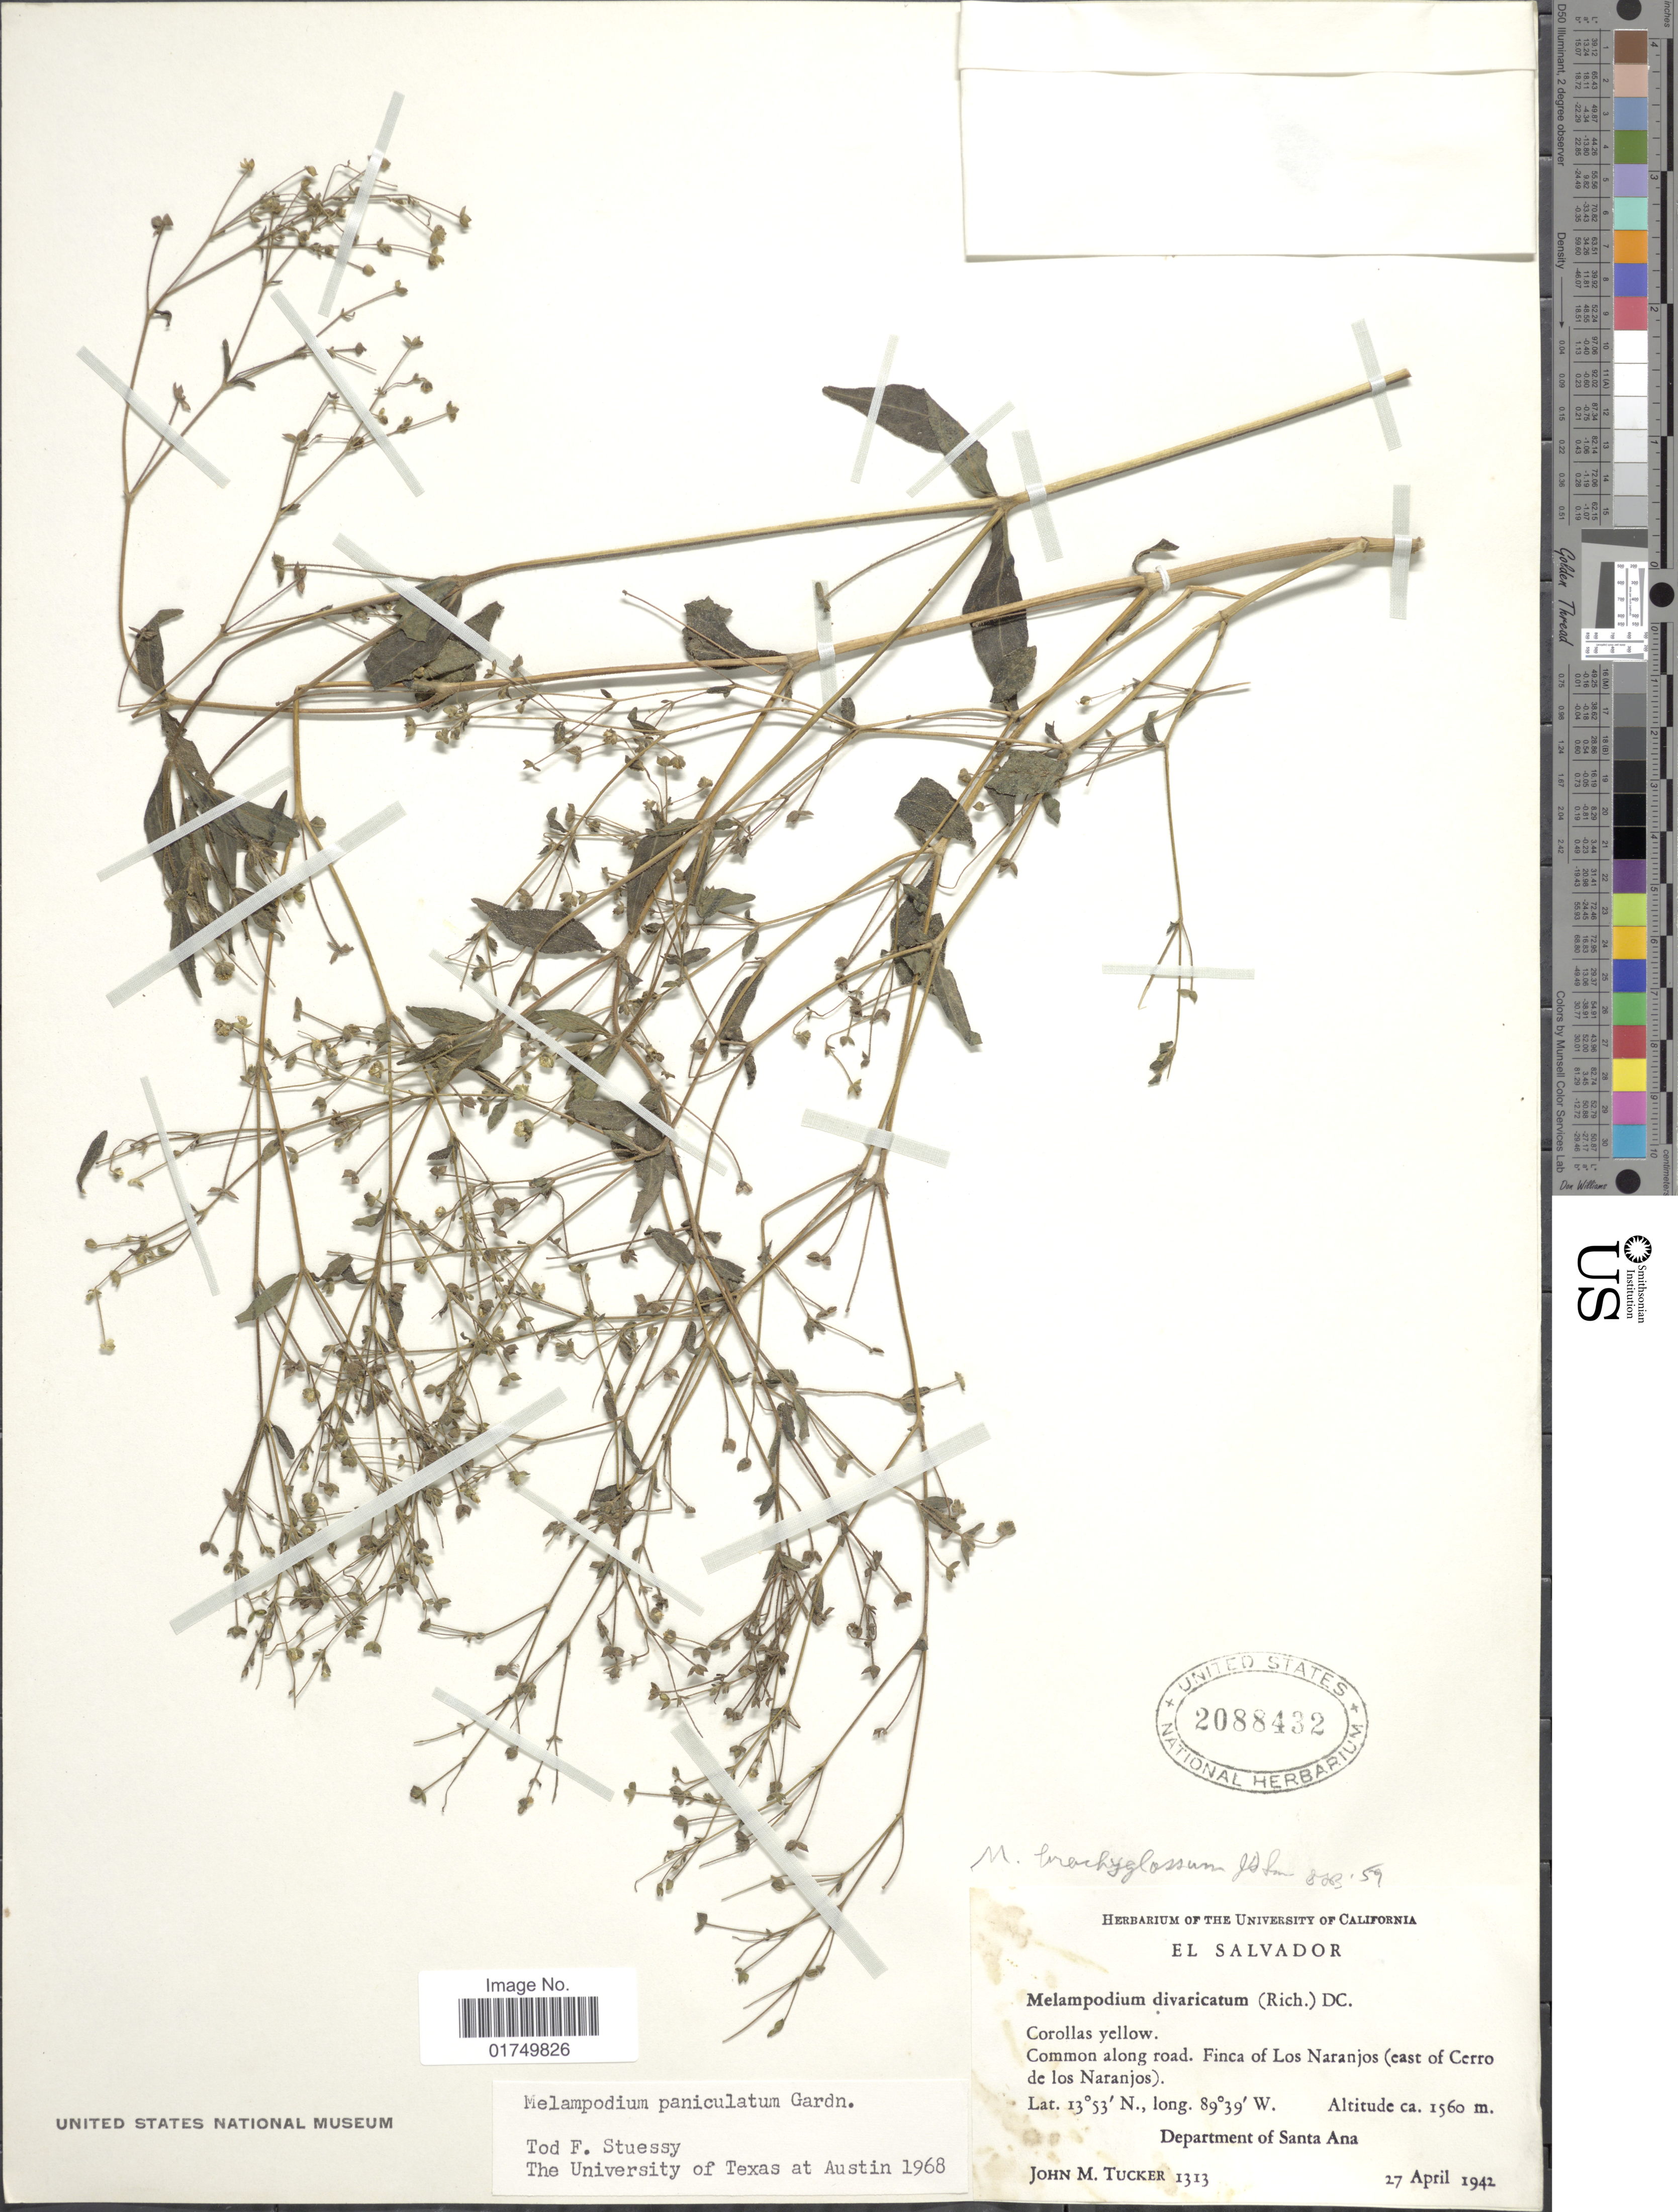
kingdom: Plantae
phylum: Tracheophyta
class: Magnoliopsida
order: Asterales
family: Asteraceae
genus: Melampodium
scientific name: Melampodium paniculatum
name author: Gardner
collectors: J. M. Tucker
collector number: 1313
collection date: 1942-04-27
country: El Salvador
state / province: Santa Ana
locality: Finca of Los Naranjos (east o fCerro de los Naranjos)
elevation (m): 1560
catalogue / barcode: US 2088432